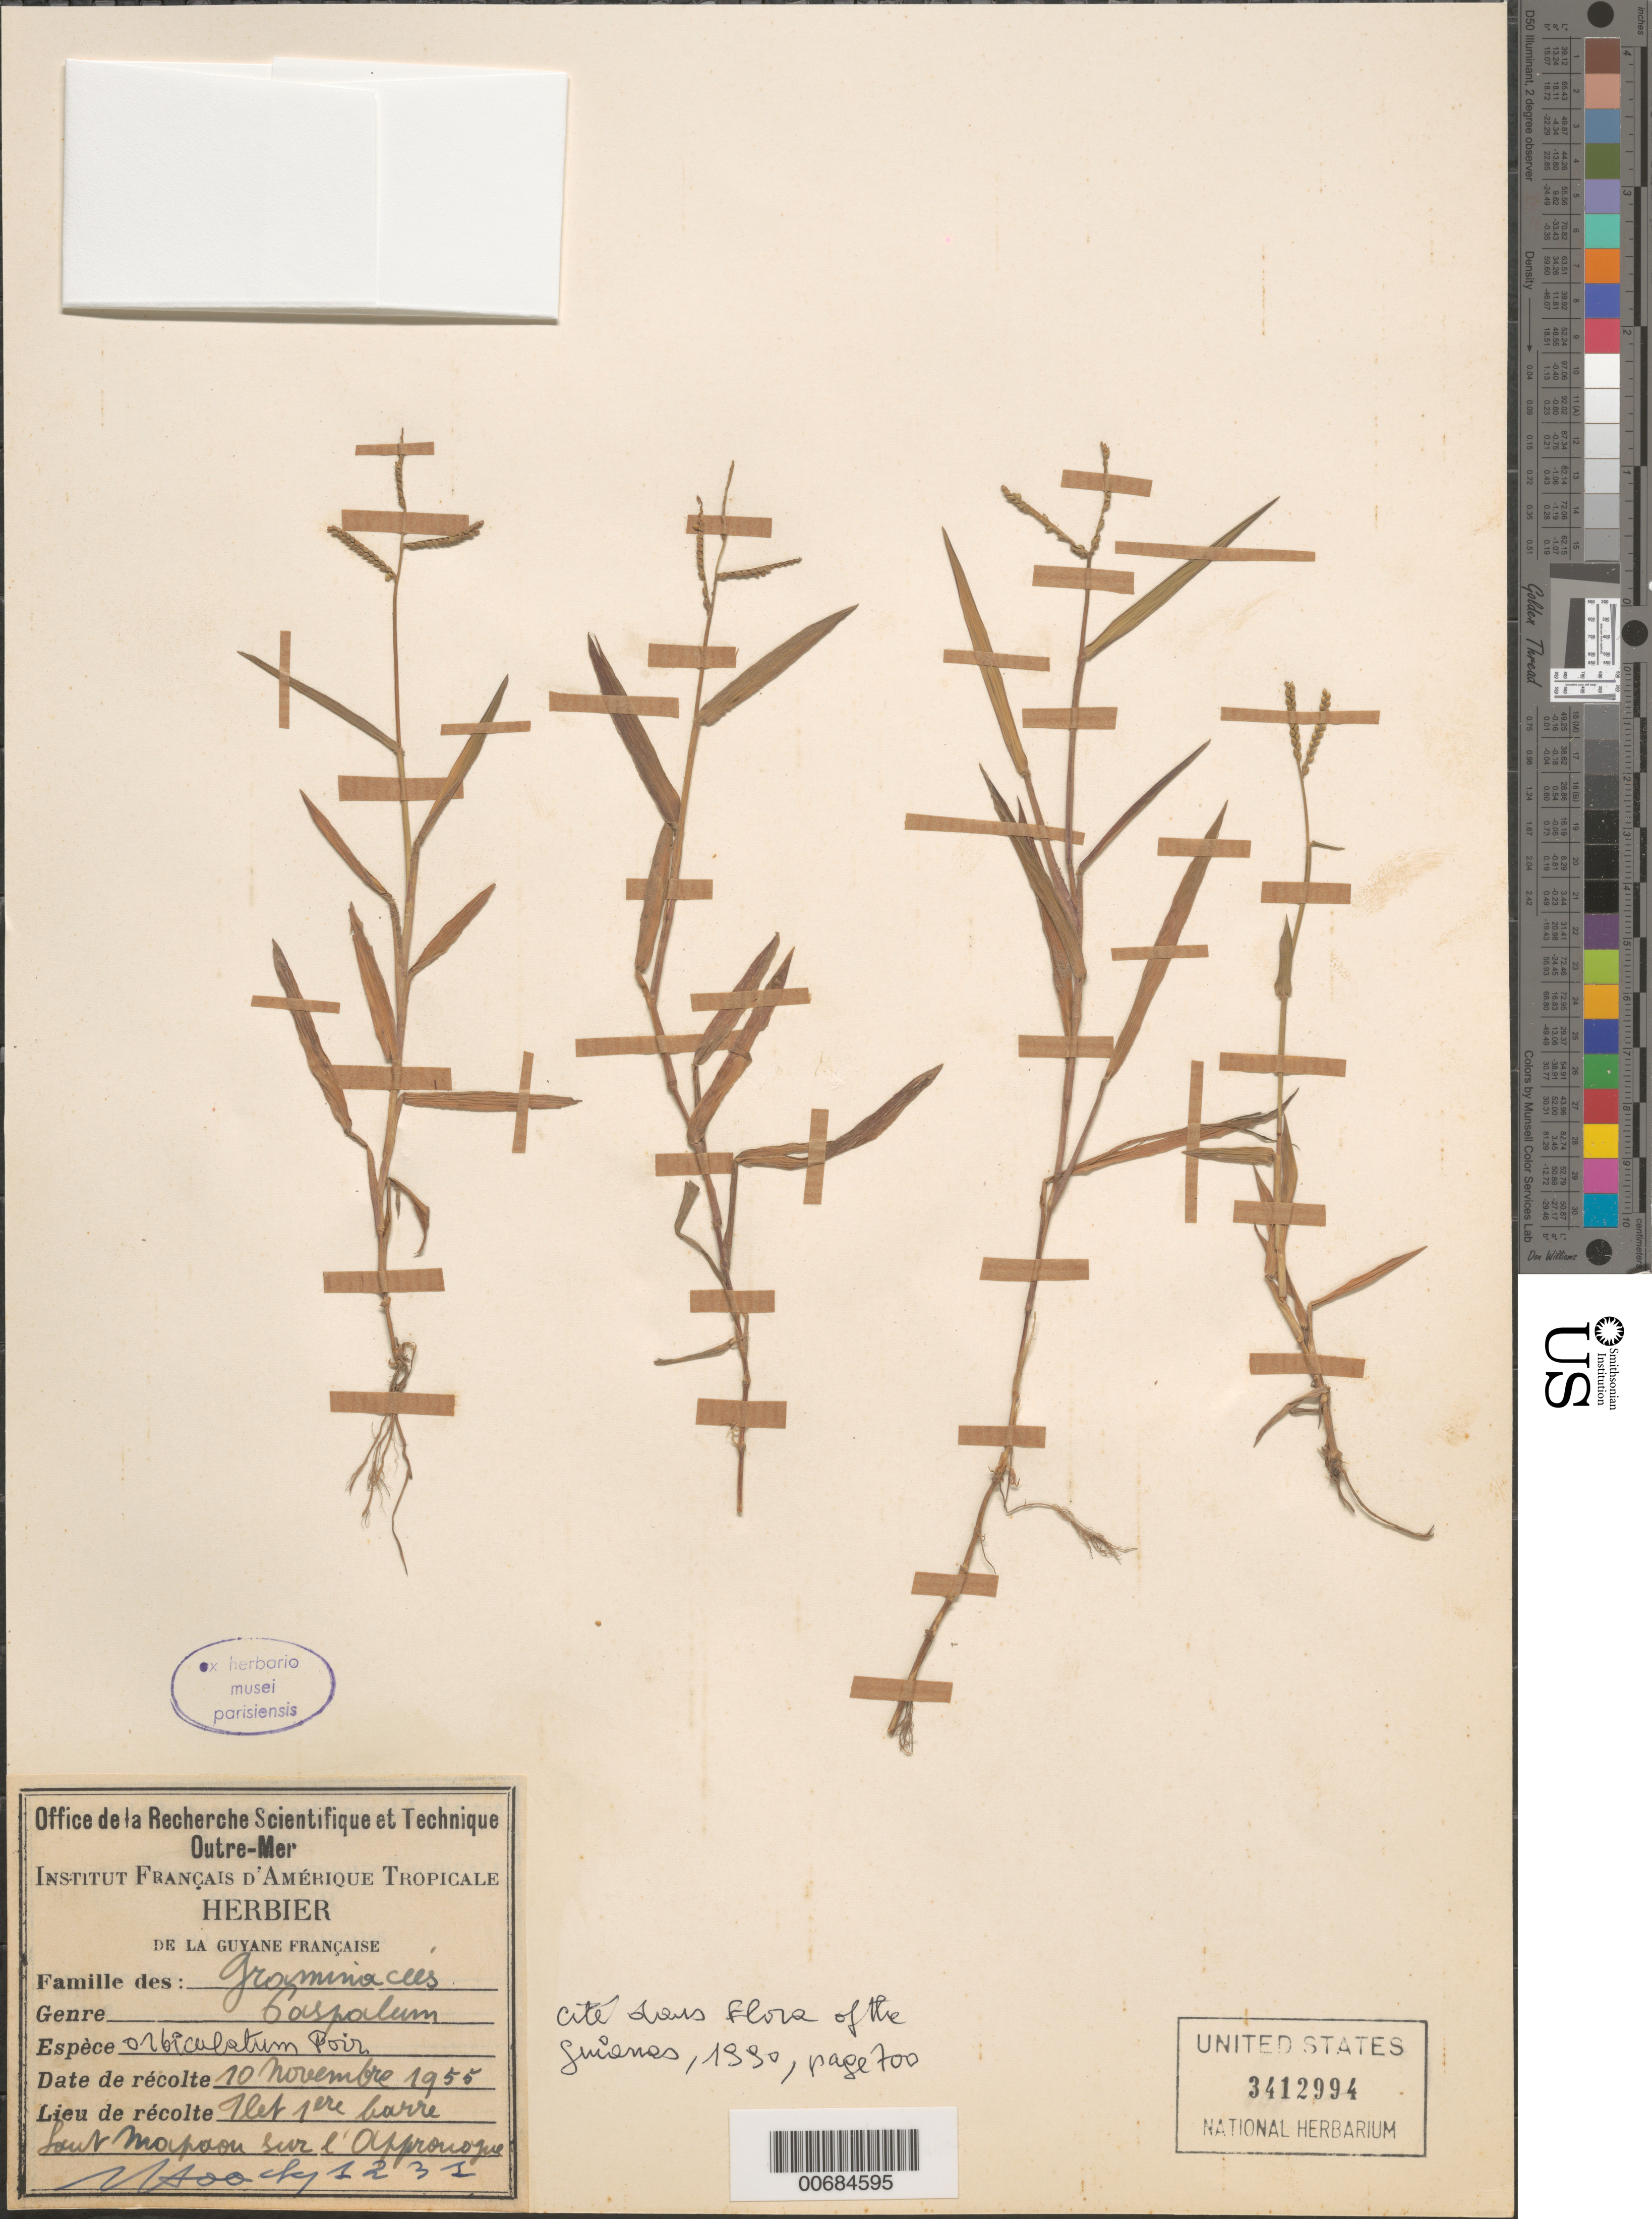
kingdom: Plantae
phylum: Tracheophyta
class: Liliopsida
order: Poales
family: Poaceae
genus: Paspalum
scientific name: Paspalum orbiculatum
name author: Poir.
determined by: Judziewicz, E. J.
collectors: J. Hoock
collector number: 1231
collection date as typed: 10-Nov-55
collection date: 1955-11-10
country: French Guiana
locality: Saut Mapaou sur l'Approuague, Ilet 1st Barre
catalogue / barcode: US 3412994